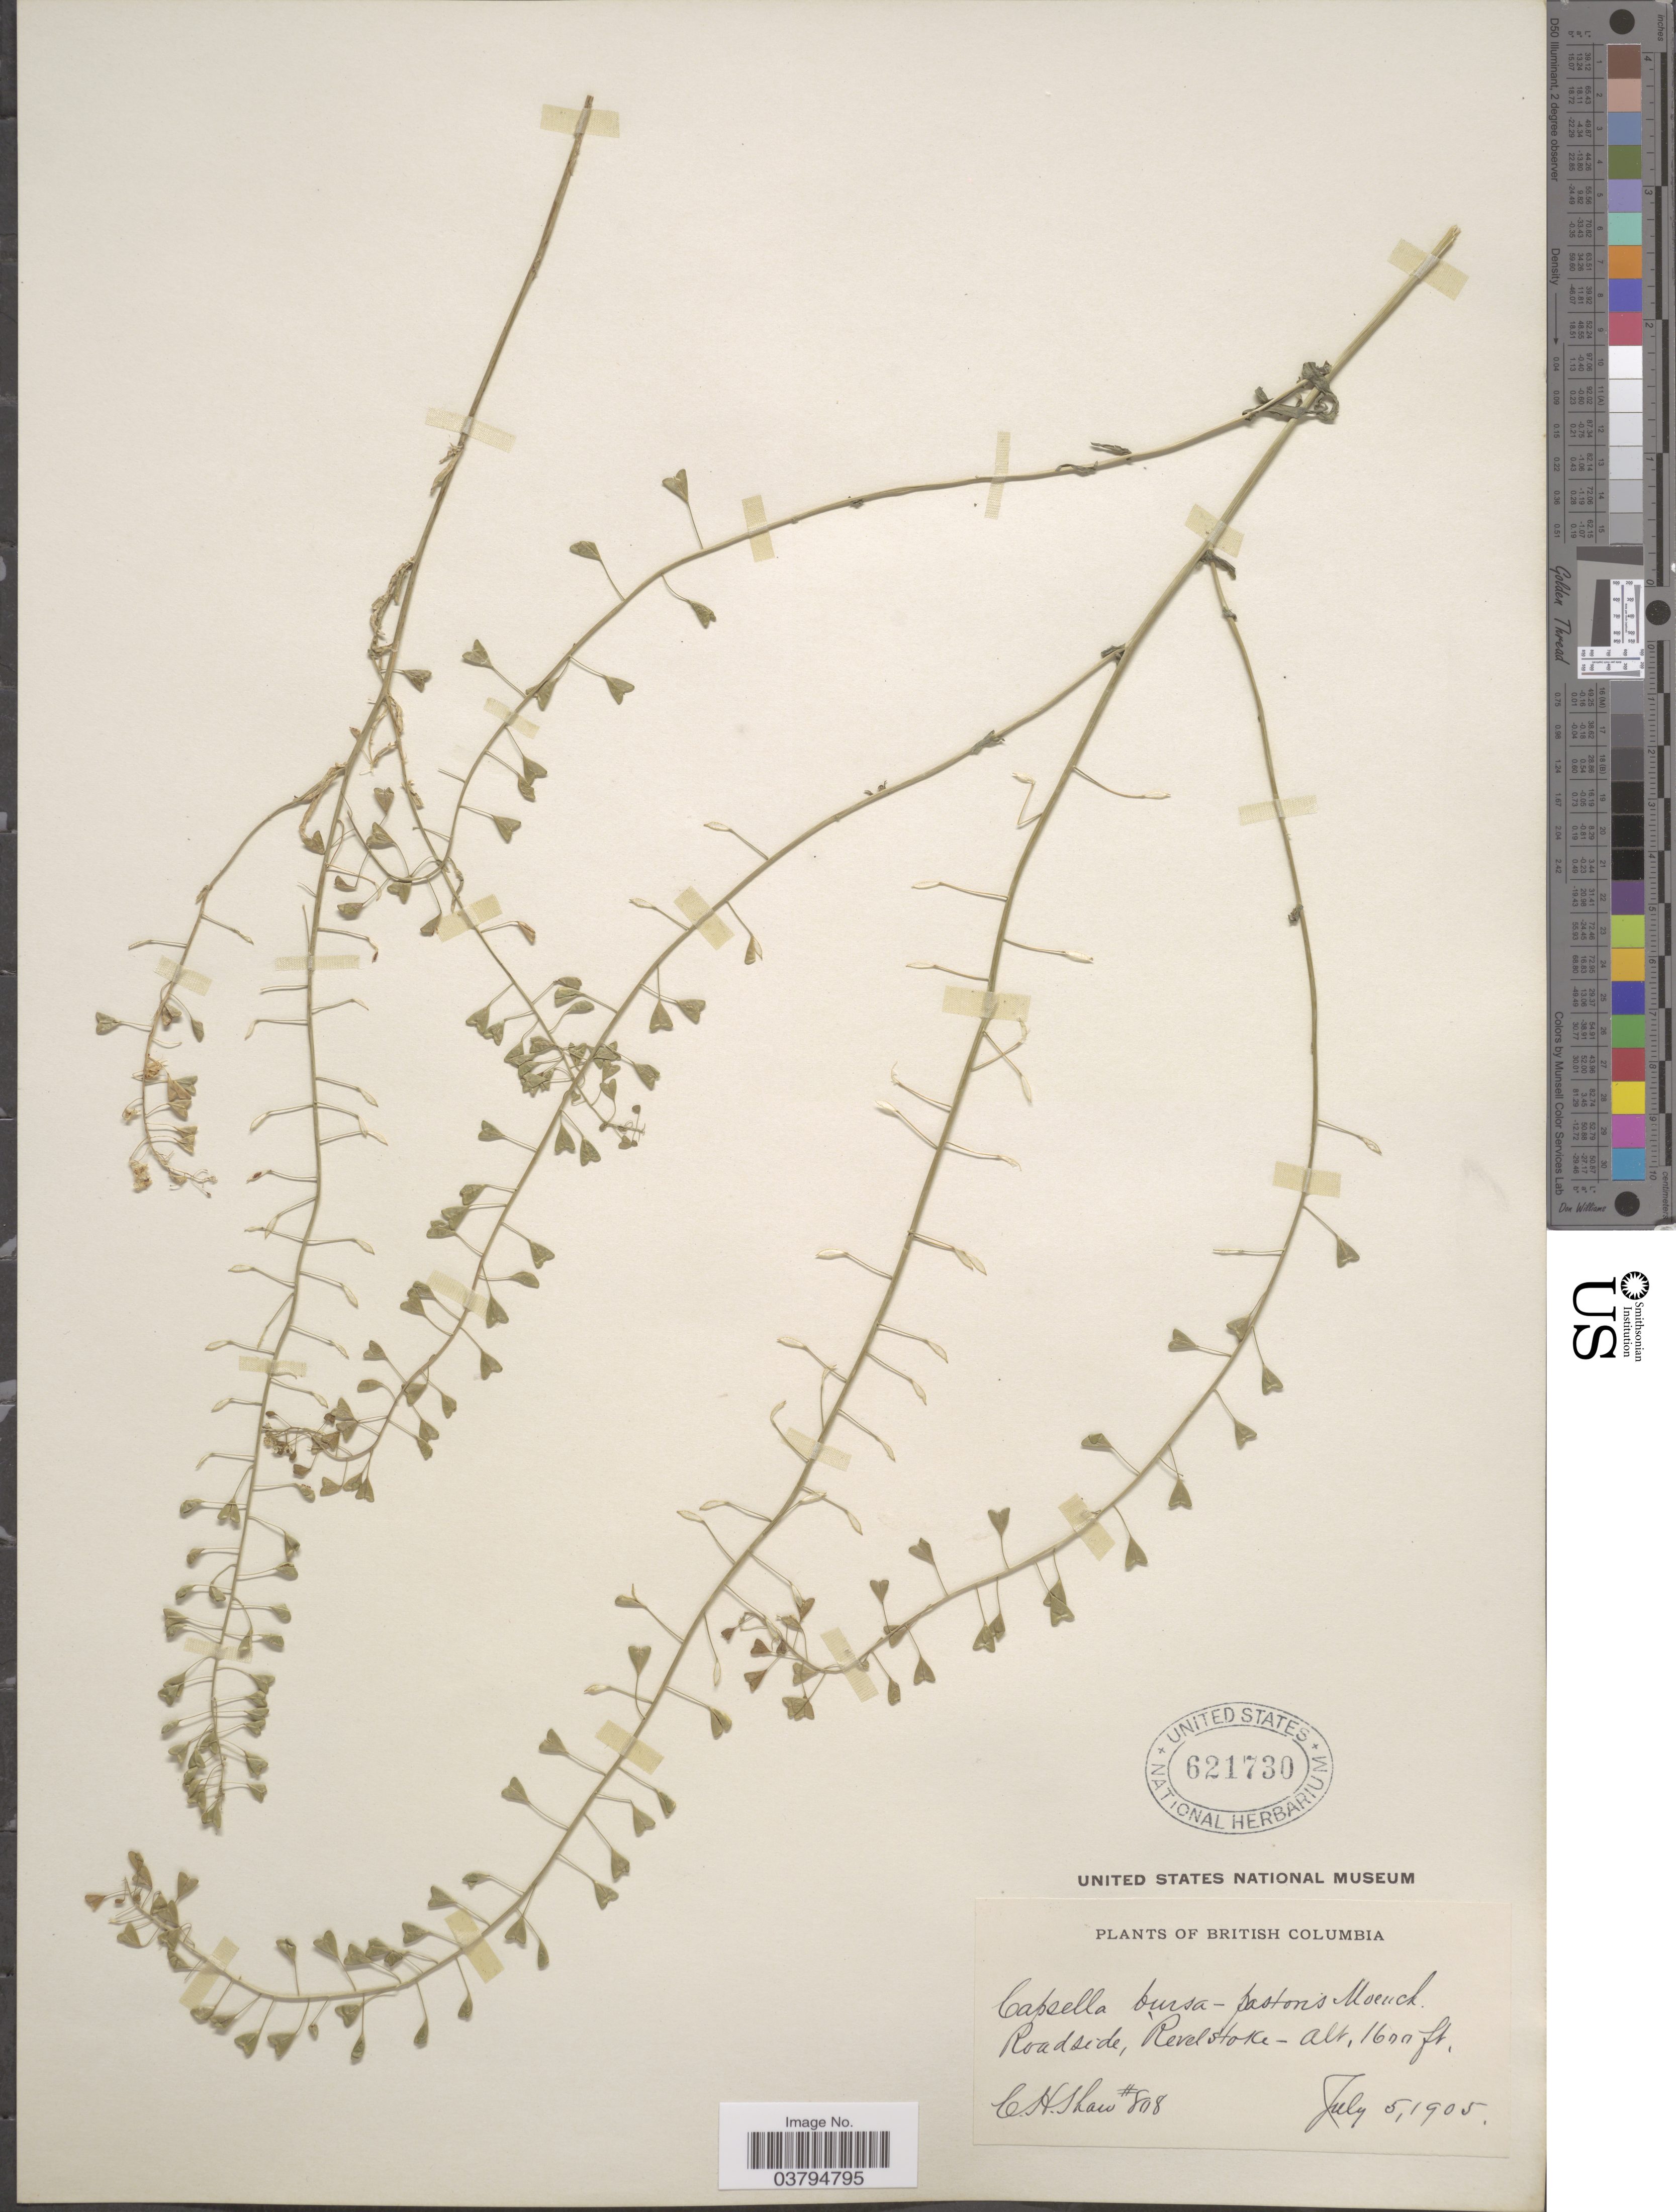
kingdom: Plantae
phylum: Tracheophyta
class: Magnoliopsida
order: Brassicales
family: Brassicaceae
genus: Capsella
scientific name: Capsella bursa-pastoris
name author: (L.) Medik.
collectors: C. H. Shaw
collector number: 808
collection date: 1905-07-05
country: Canada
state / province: British Columbia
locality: Roadside, Revelstoke.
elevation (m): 488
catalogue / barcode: US 621730